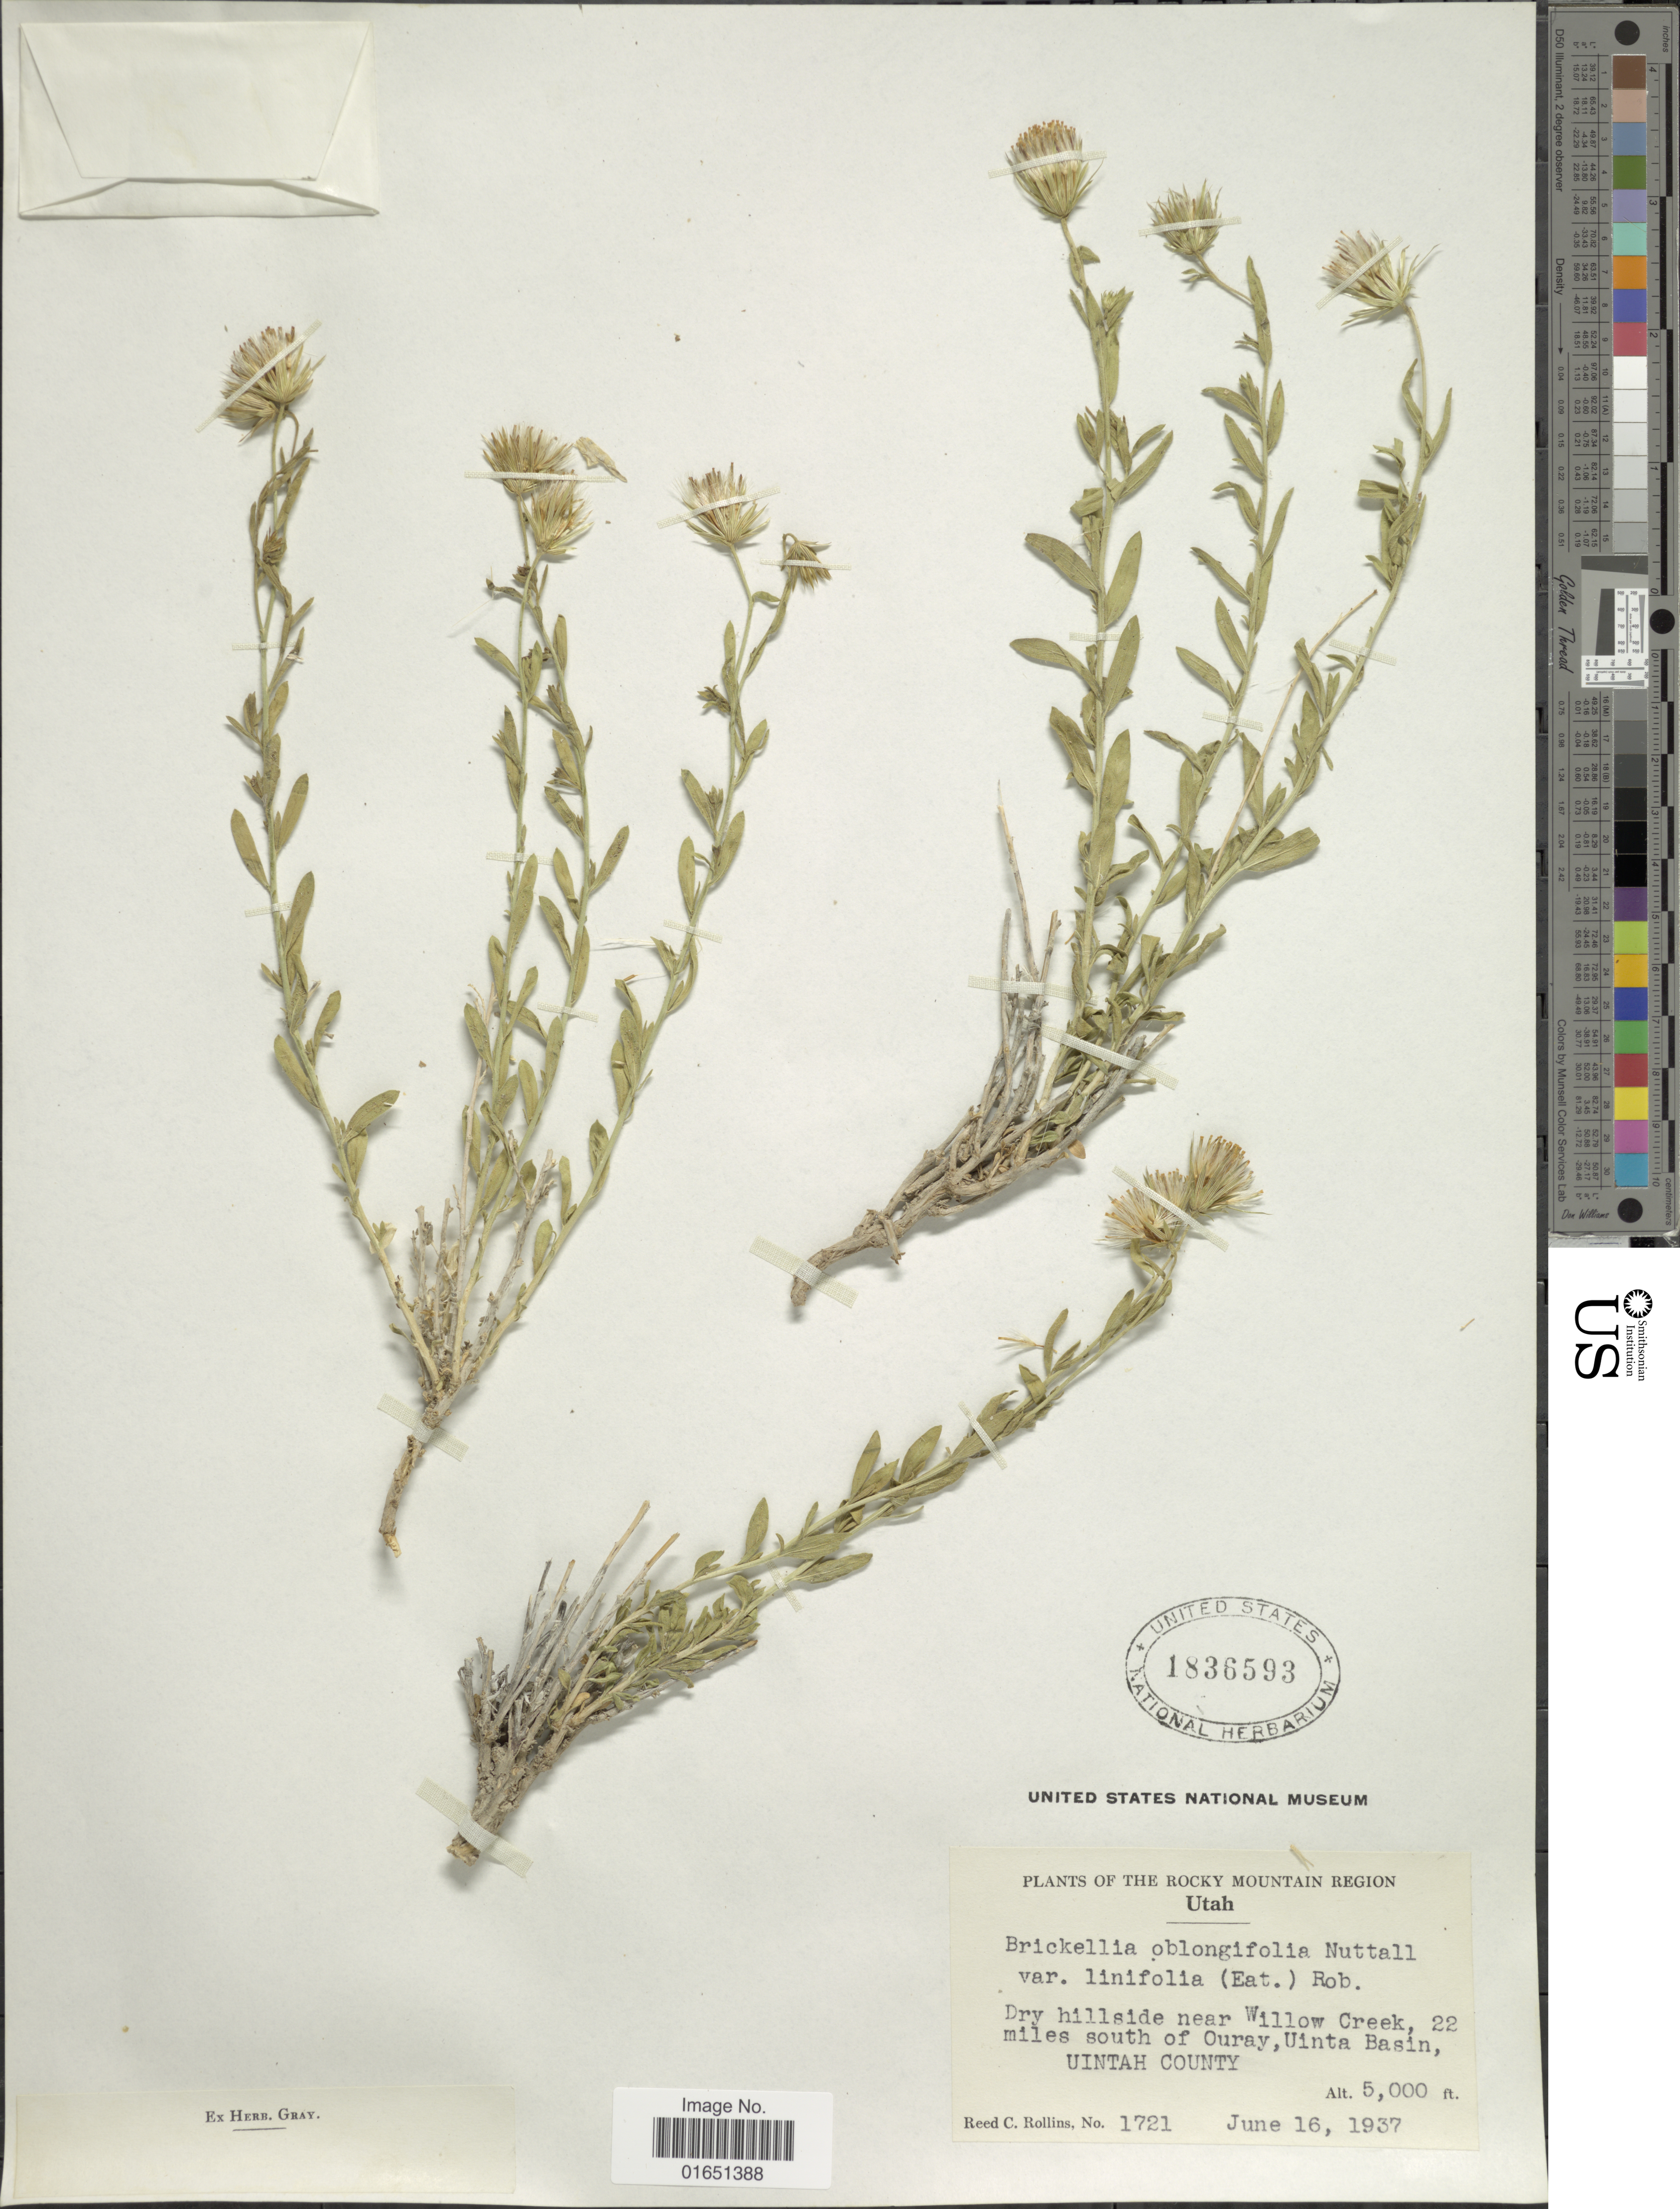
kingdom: Plantae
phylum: Tracheophyta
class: Magnoliopsida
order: Asterales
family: Asteraceae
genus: Brickellia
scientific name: Brickellia oblongifolia var. linifolia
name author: (D.C. Eaton) B.L. Rob.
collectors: R. C. Rollins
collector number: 1721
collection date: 1937-06-16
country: United States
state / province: Utah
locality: The Rocky Mountain Region, Dry hillside near Willow Creek, 22 miles south of Ouray, Uinta Basin, Uintah County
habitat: dry hillside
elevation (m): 1524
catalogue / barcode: US 1836593